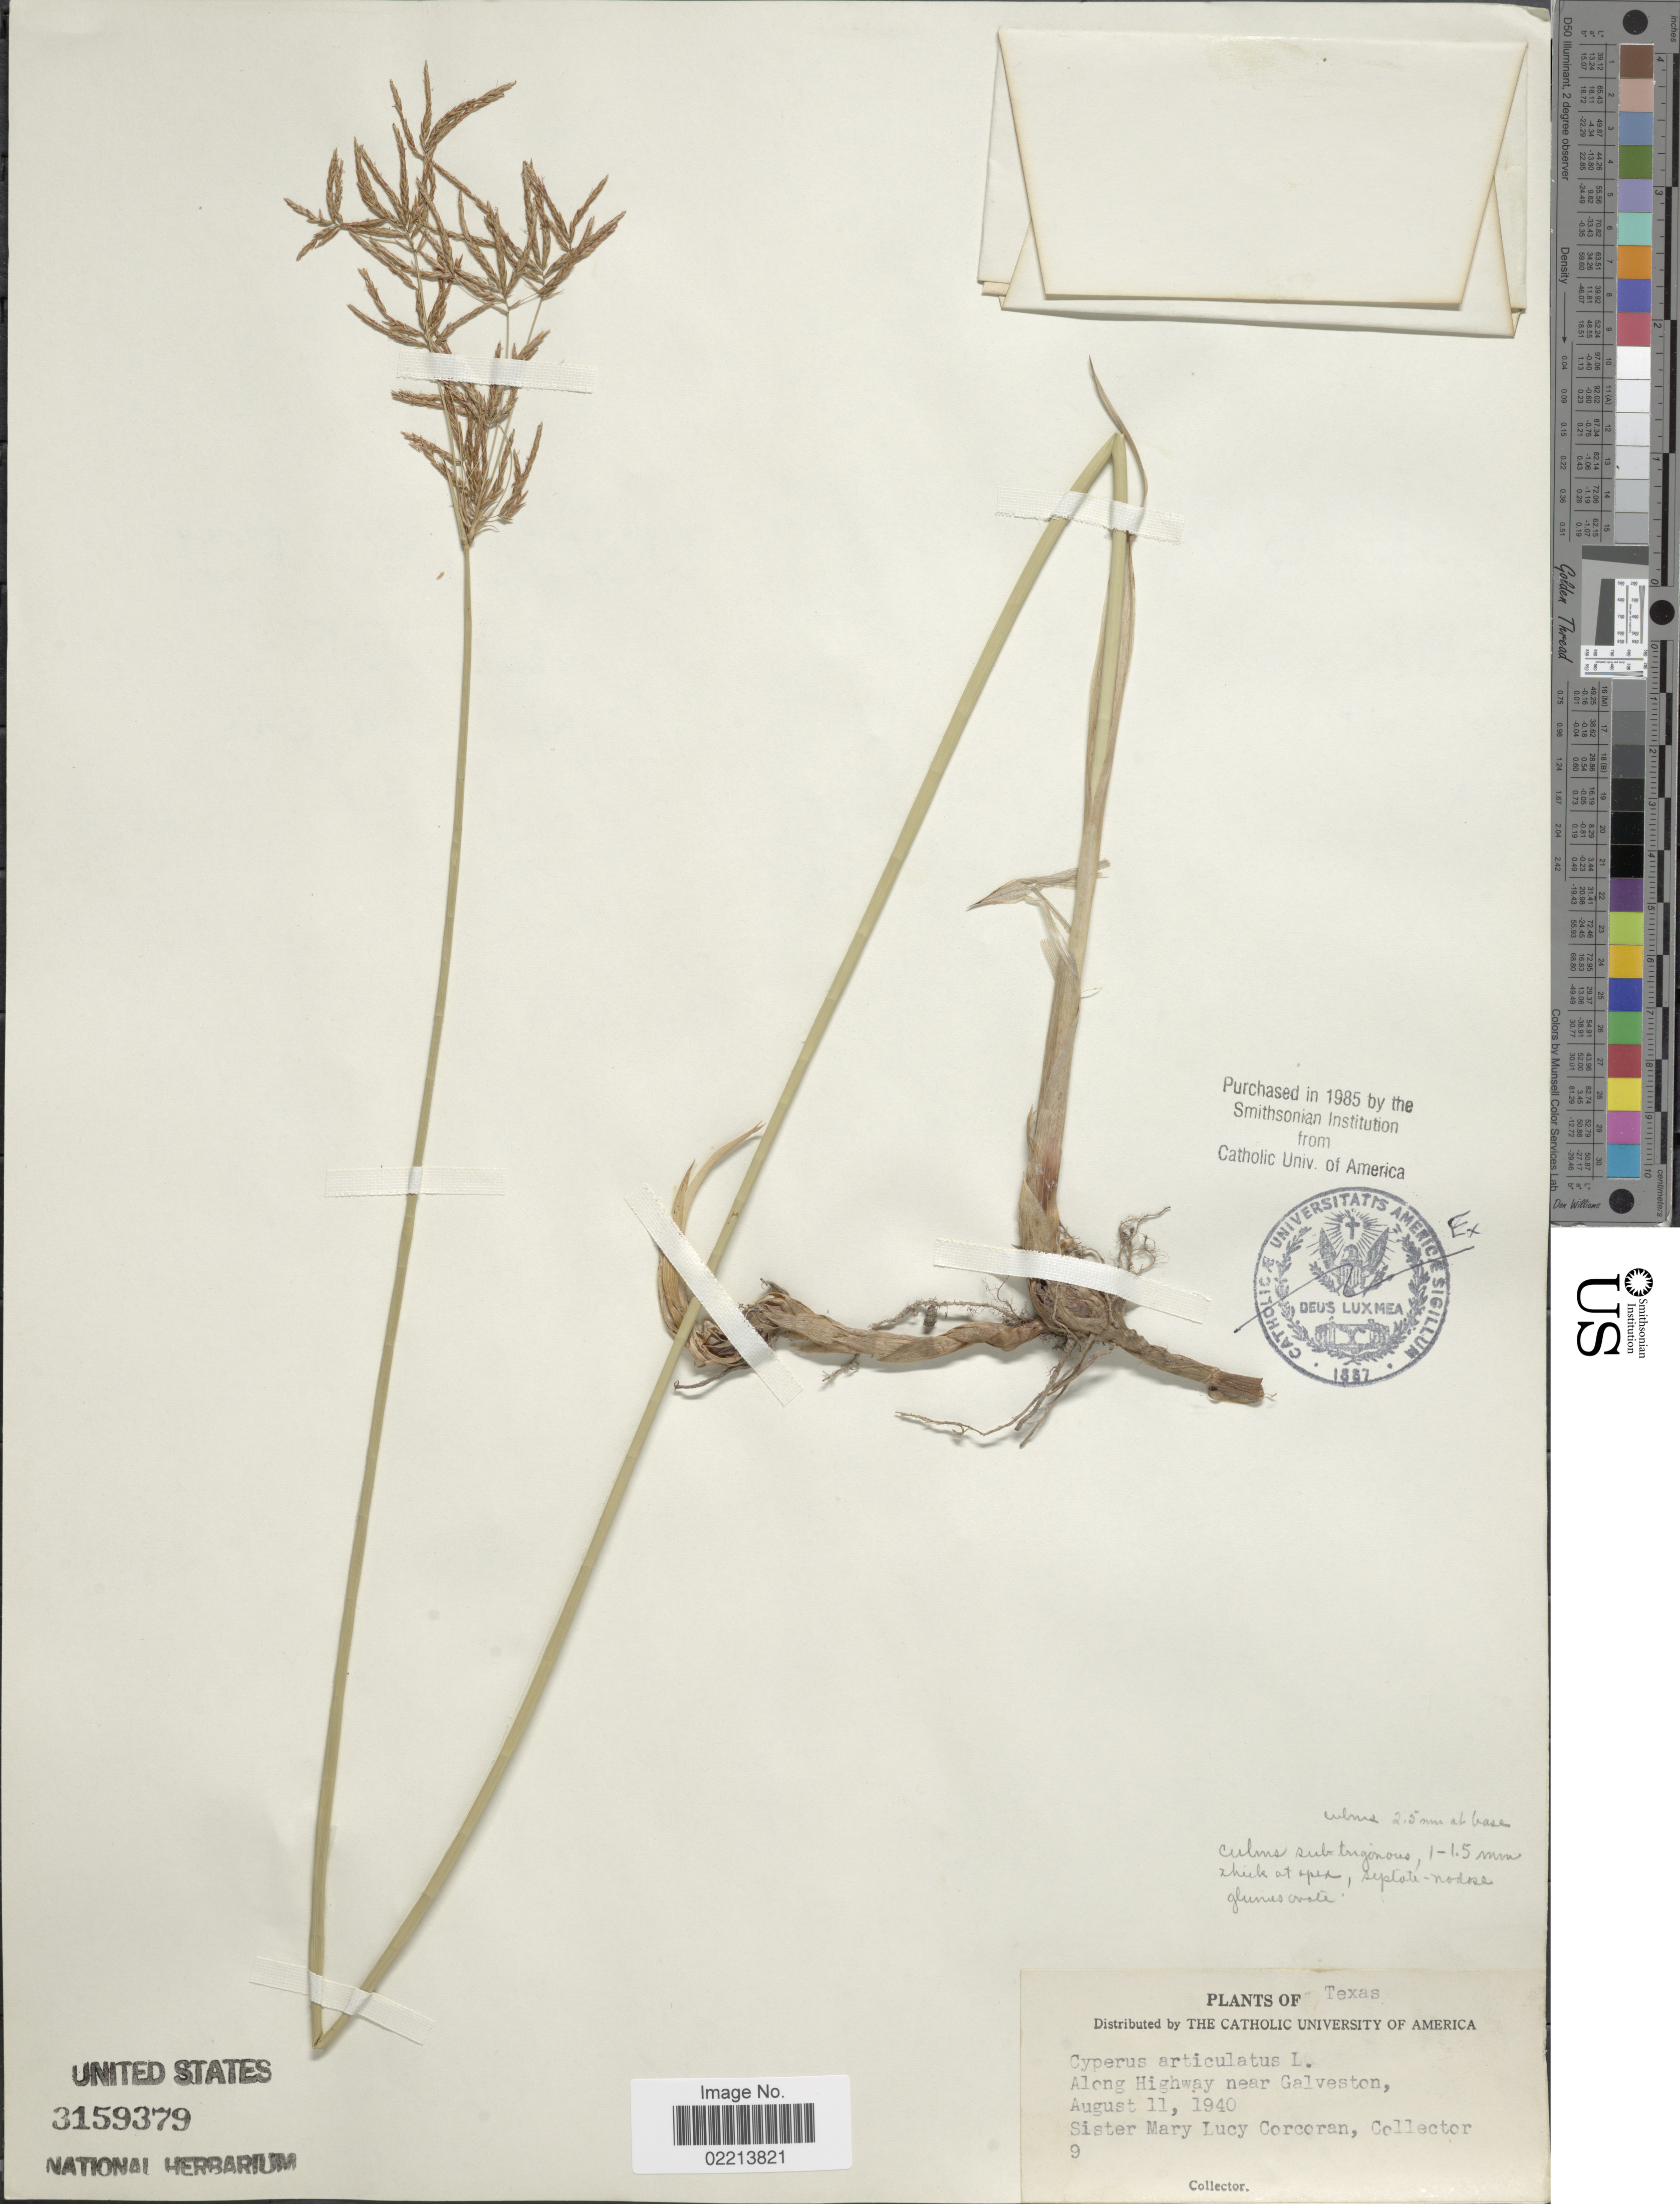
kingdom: Plantae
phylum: Tracheophyta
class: Liliopsida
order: Poales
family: Cyperaceae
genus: Cyperus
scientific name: Cyperus articulatus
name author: L.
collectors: M. Corcoran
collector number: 9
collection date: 1940-08-11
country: United States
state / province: Texas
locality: Along Highway near Galveston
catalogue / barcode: US 3159379